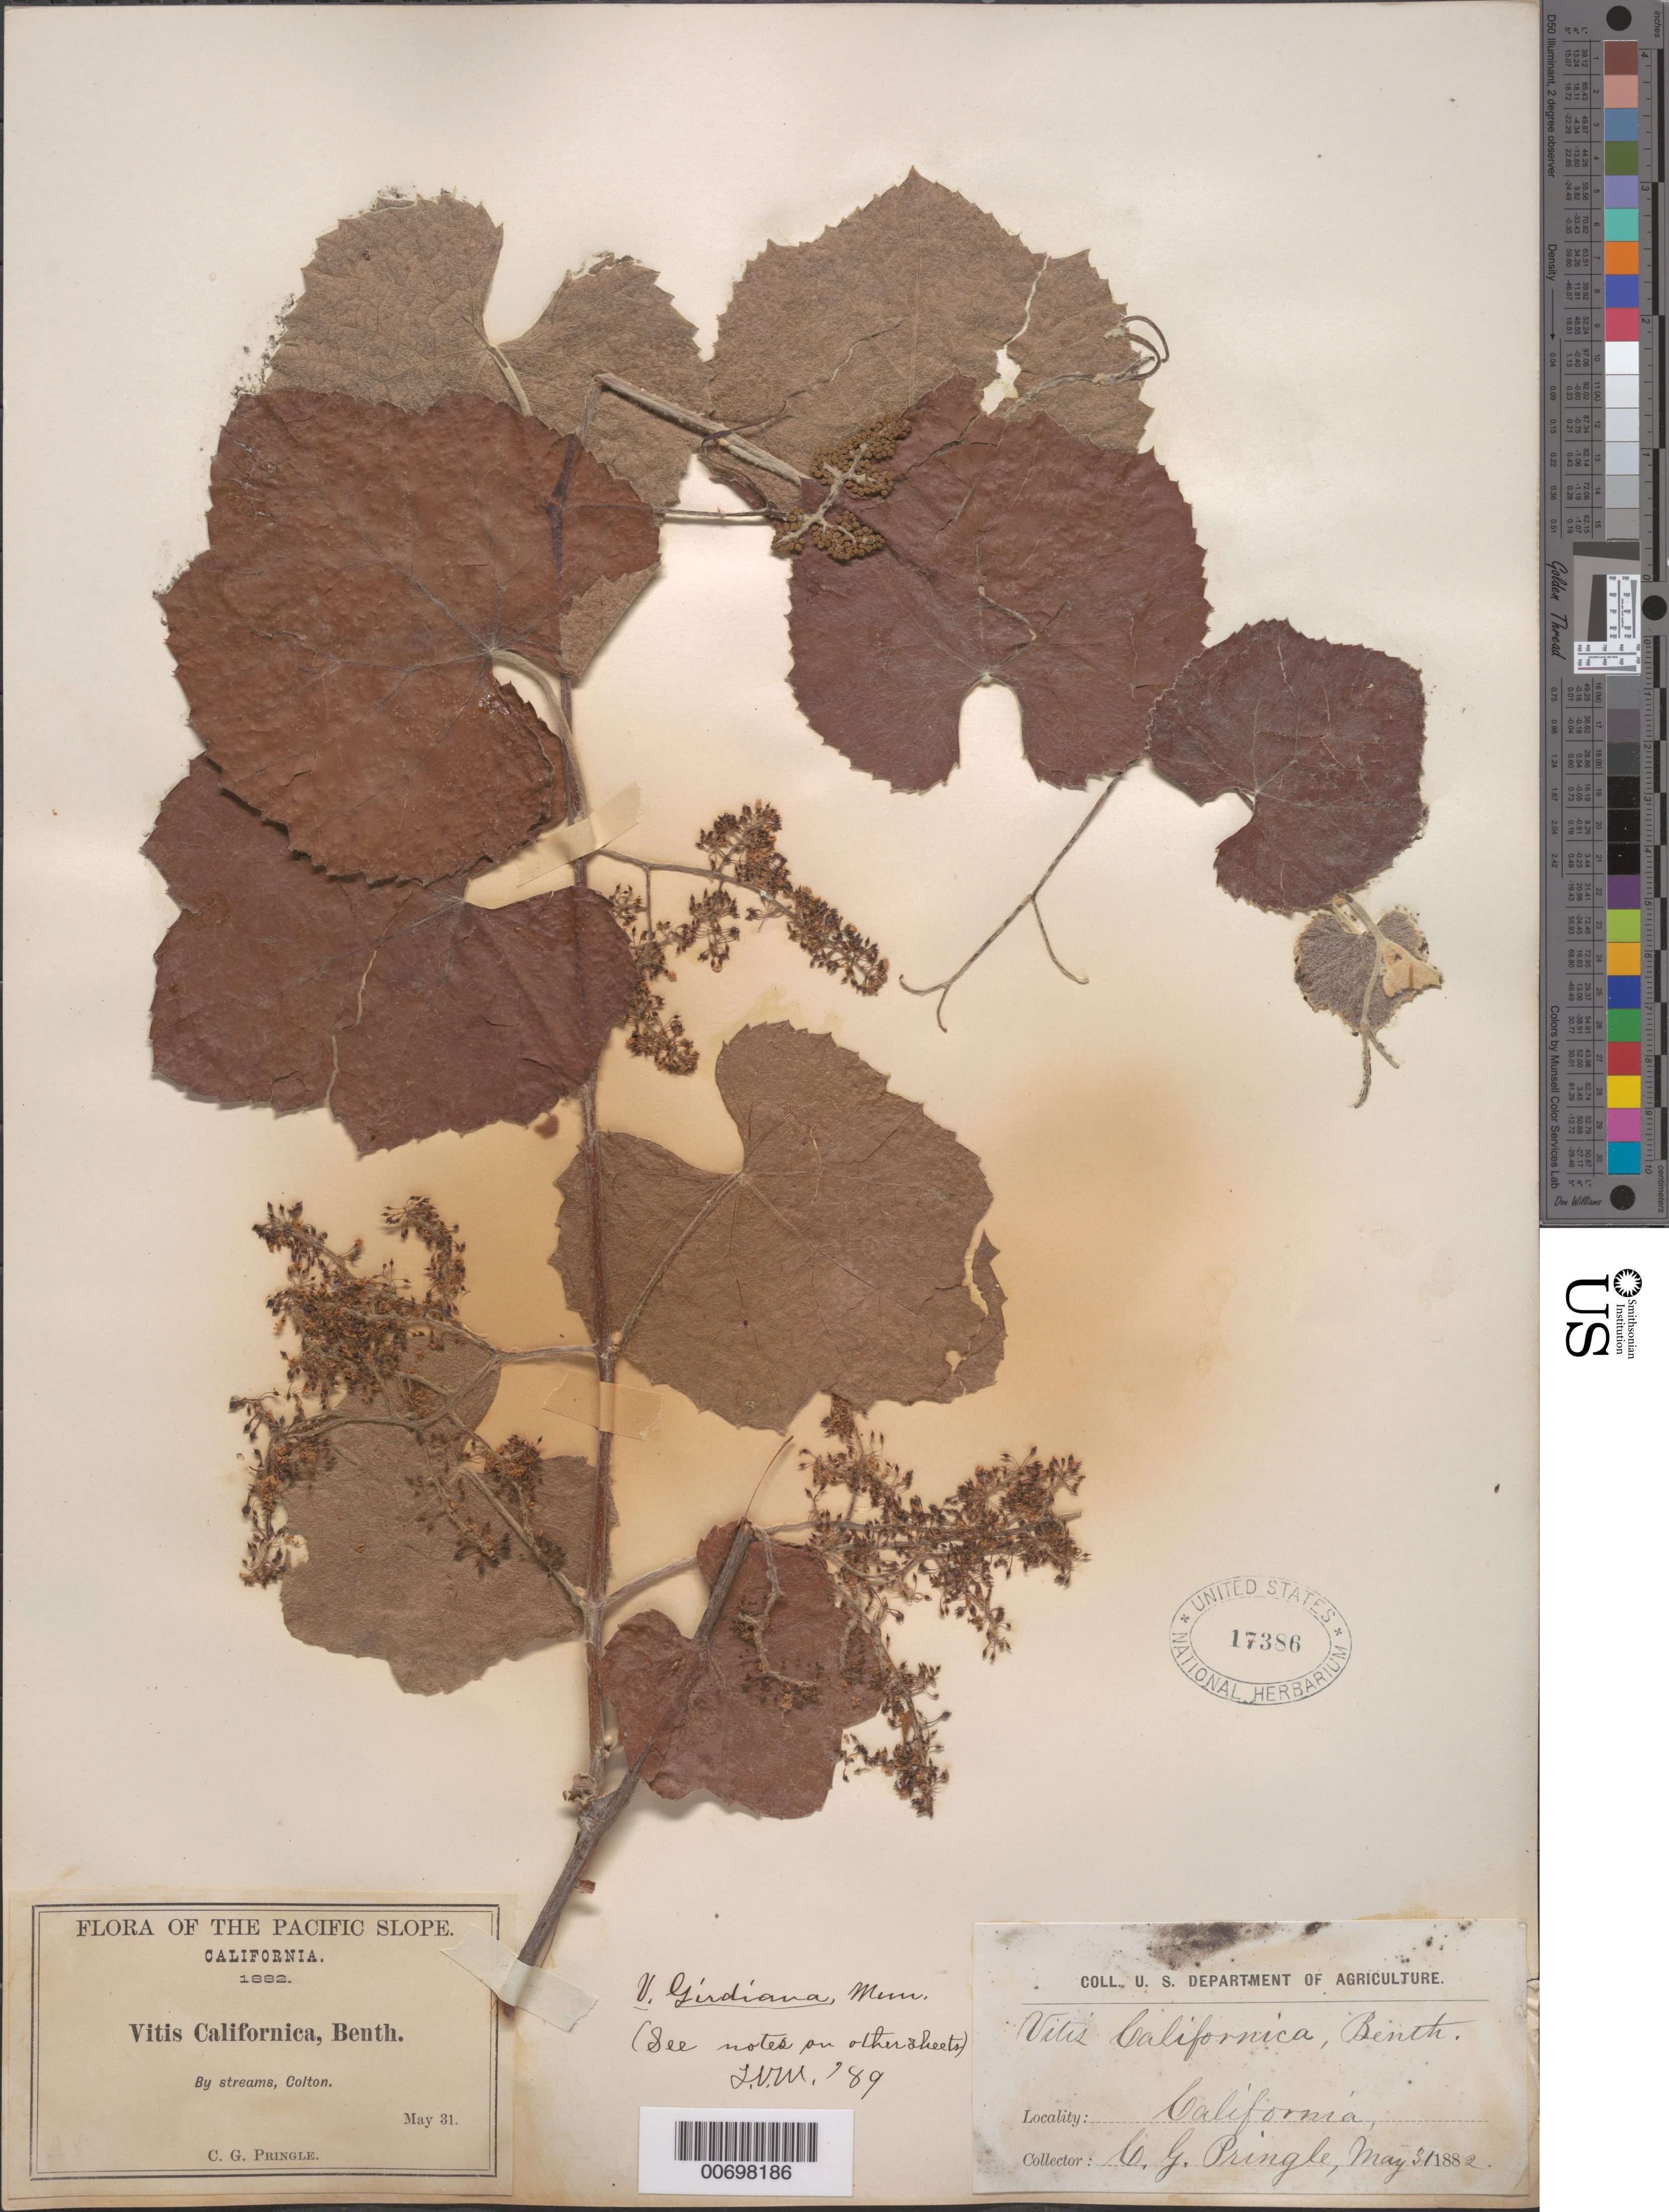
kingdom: Plantae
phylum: Tracheophyta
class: Magnoliopsida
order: Vitales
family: Vitaceae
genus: Vitis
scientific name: Vitis girdiana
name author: Munson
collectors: C. G. Pringle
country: United States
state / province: California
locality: By streams, Colton.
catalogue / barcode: US 17386